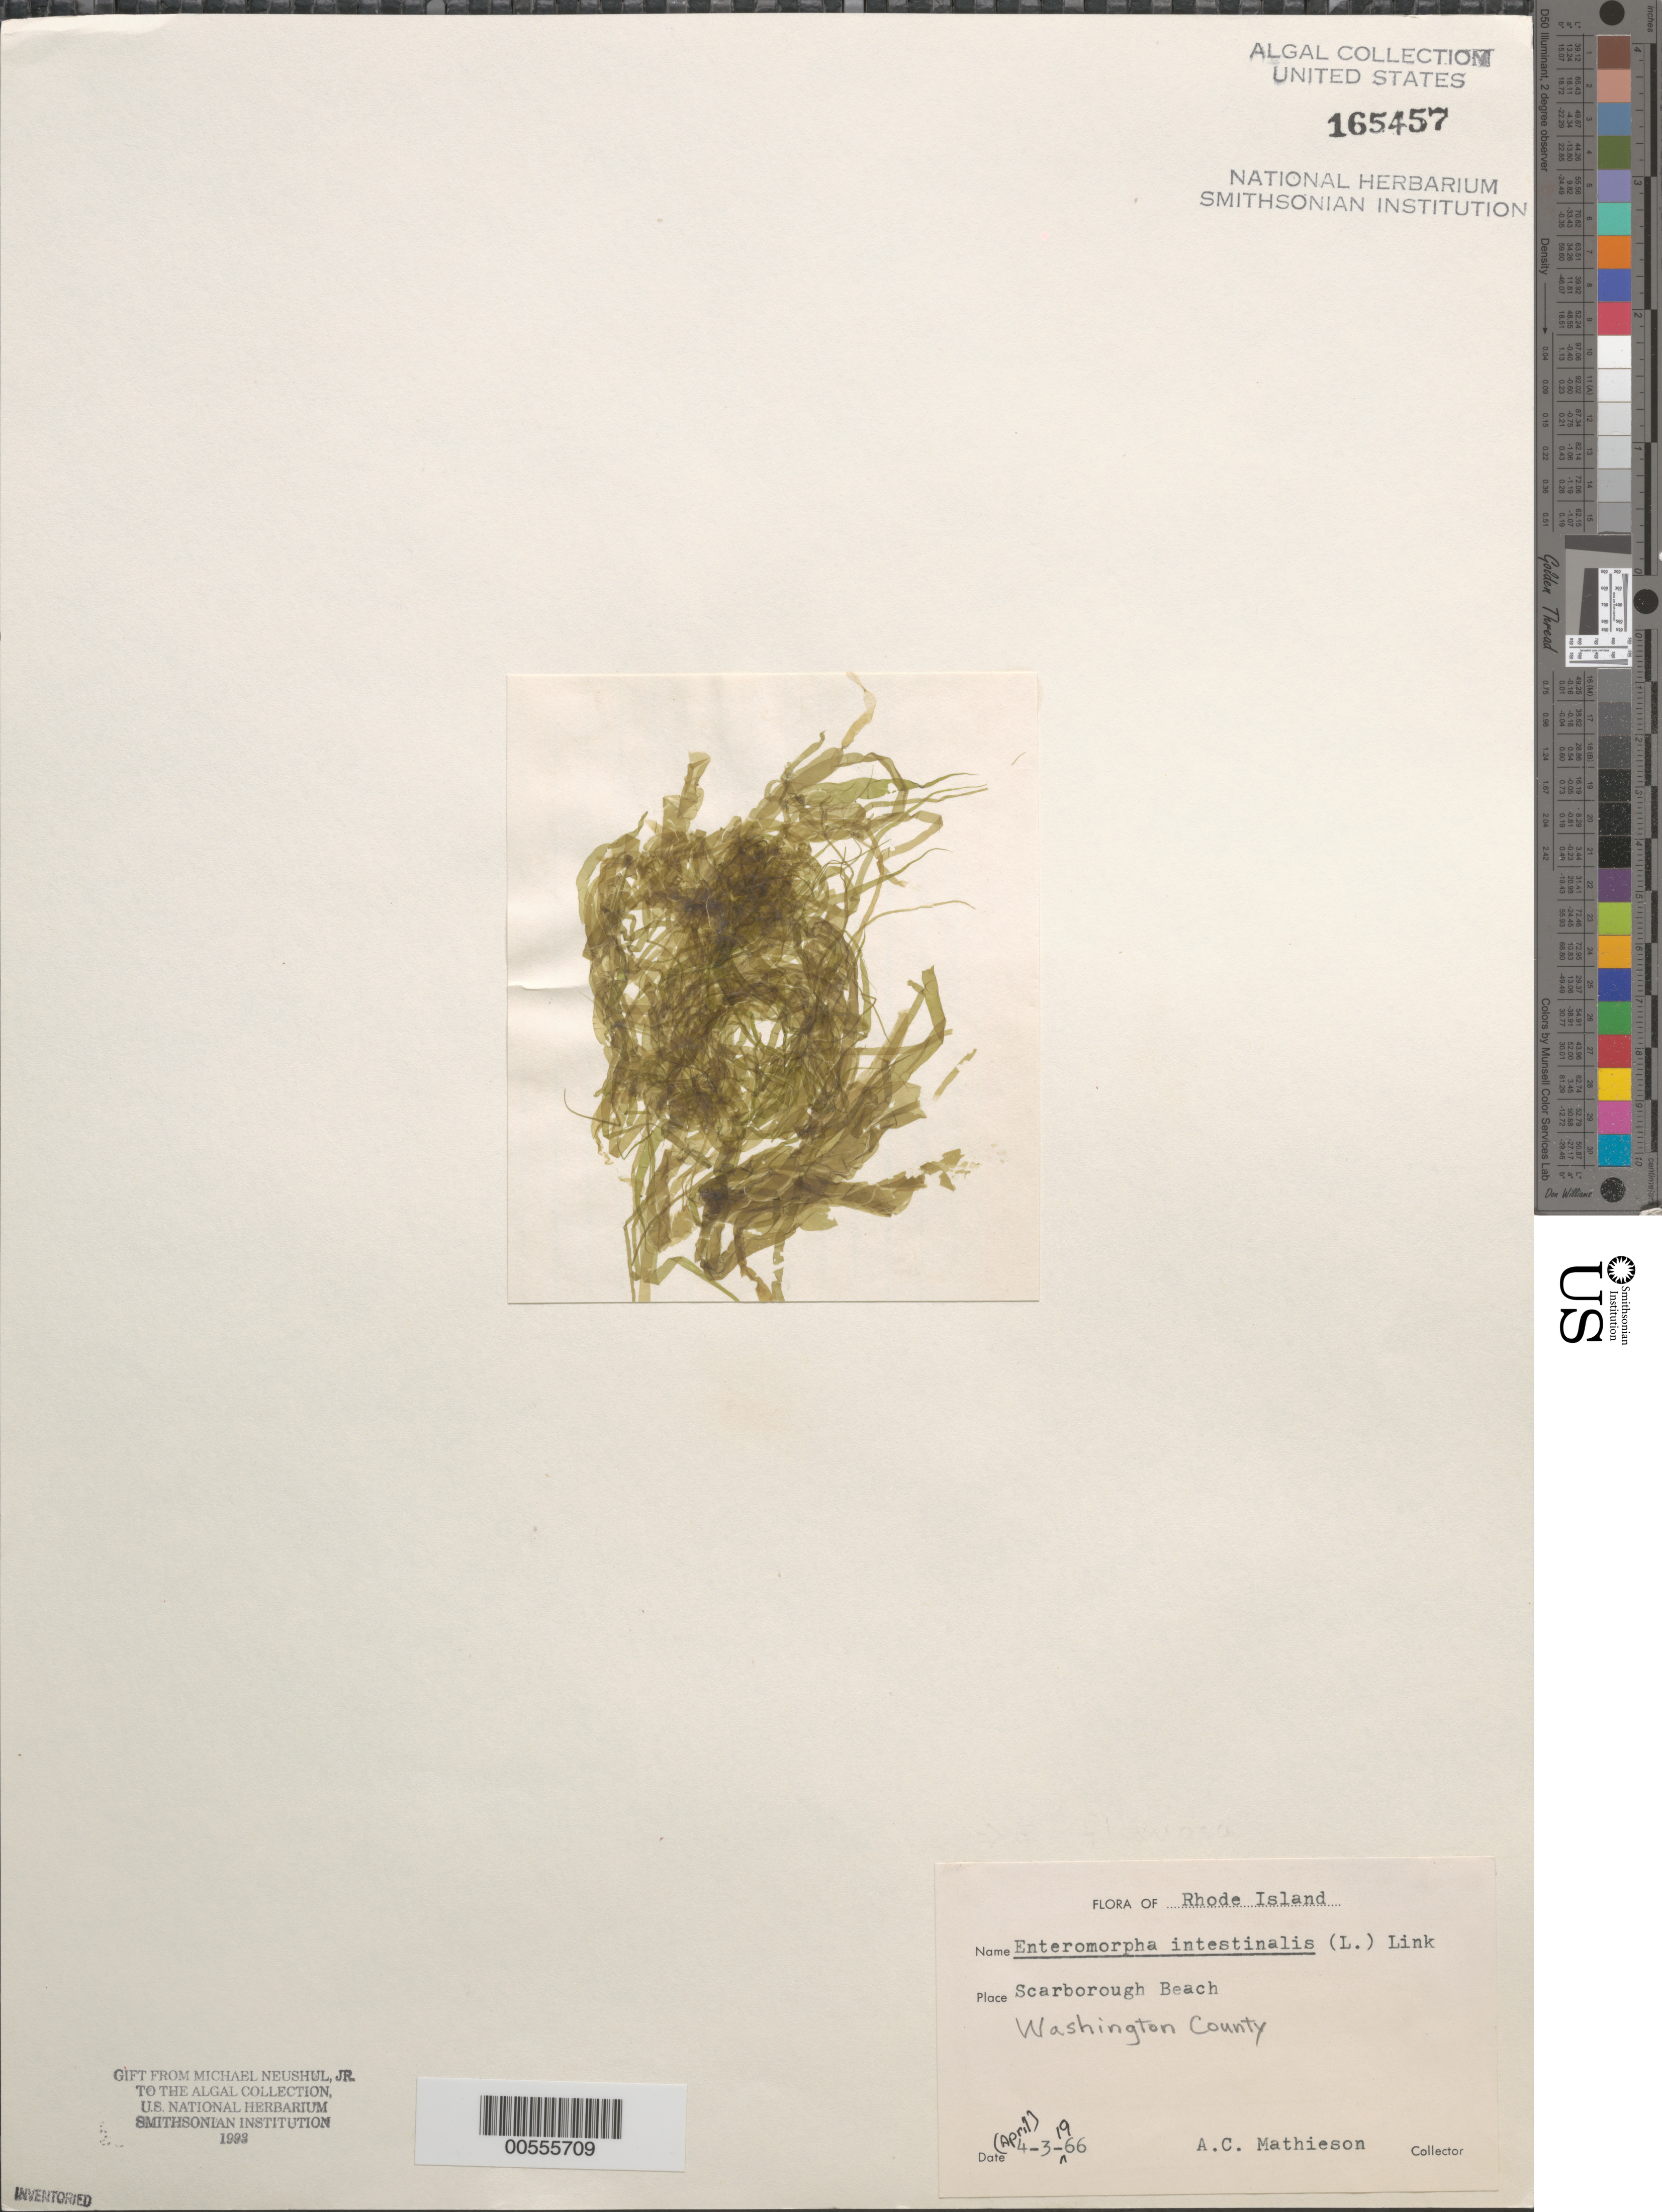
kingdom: Plantae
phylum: Chlorophyta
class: Ulvophyceae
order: Ulvales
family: Ulvaceae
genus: Ulva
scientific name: Ulva intestinalis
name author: L.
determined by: Algae name updating Project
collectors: A. C. Mathieson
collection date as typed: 03 Apr 1966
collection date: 1966-04-03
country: United States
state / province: Rhode Island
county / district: Washington County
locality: Scarborough Beach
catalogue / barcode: US 165457